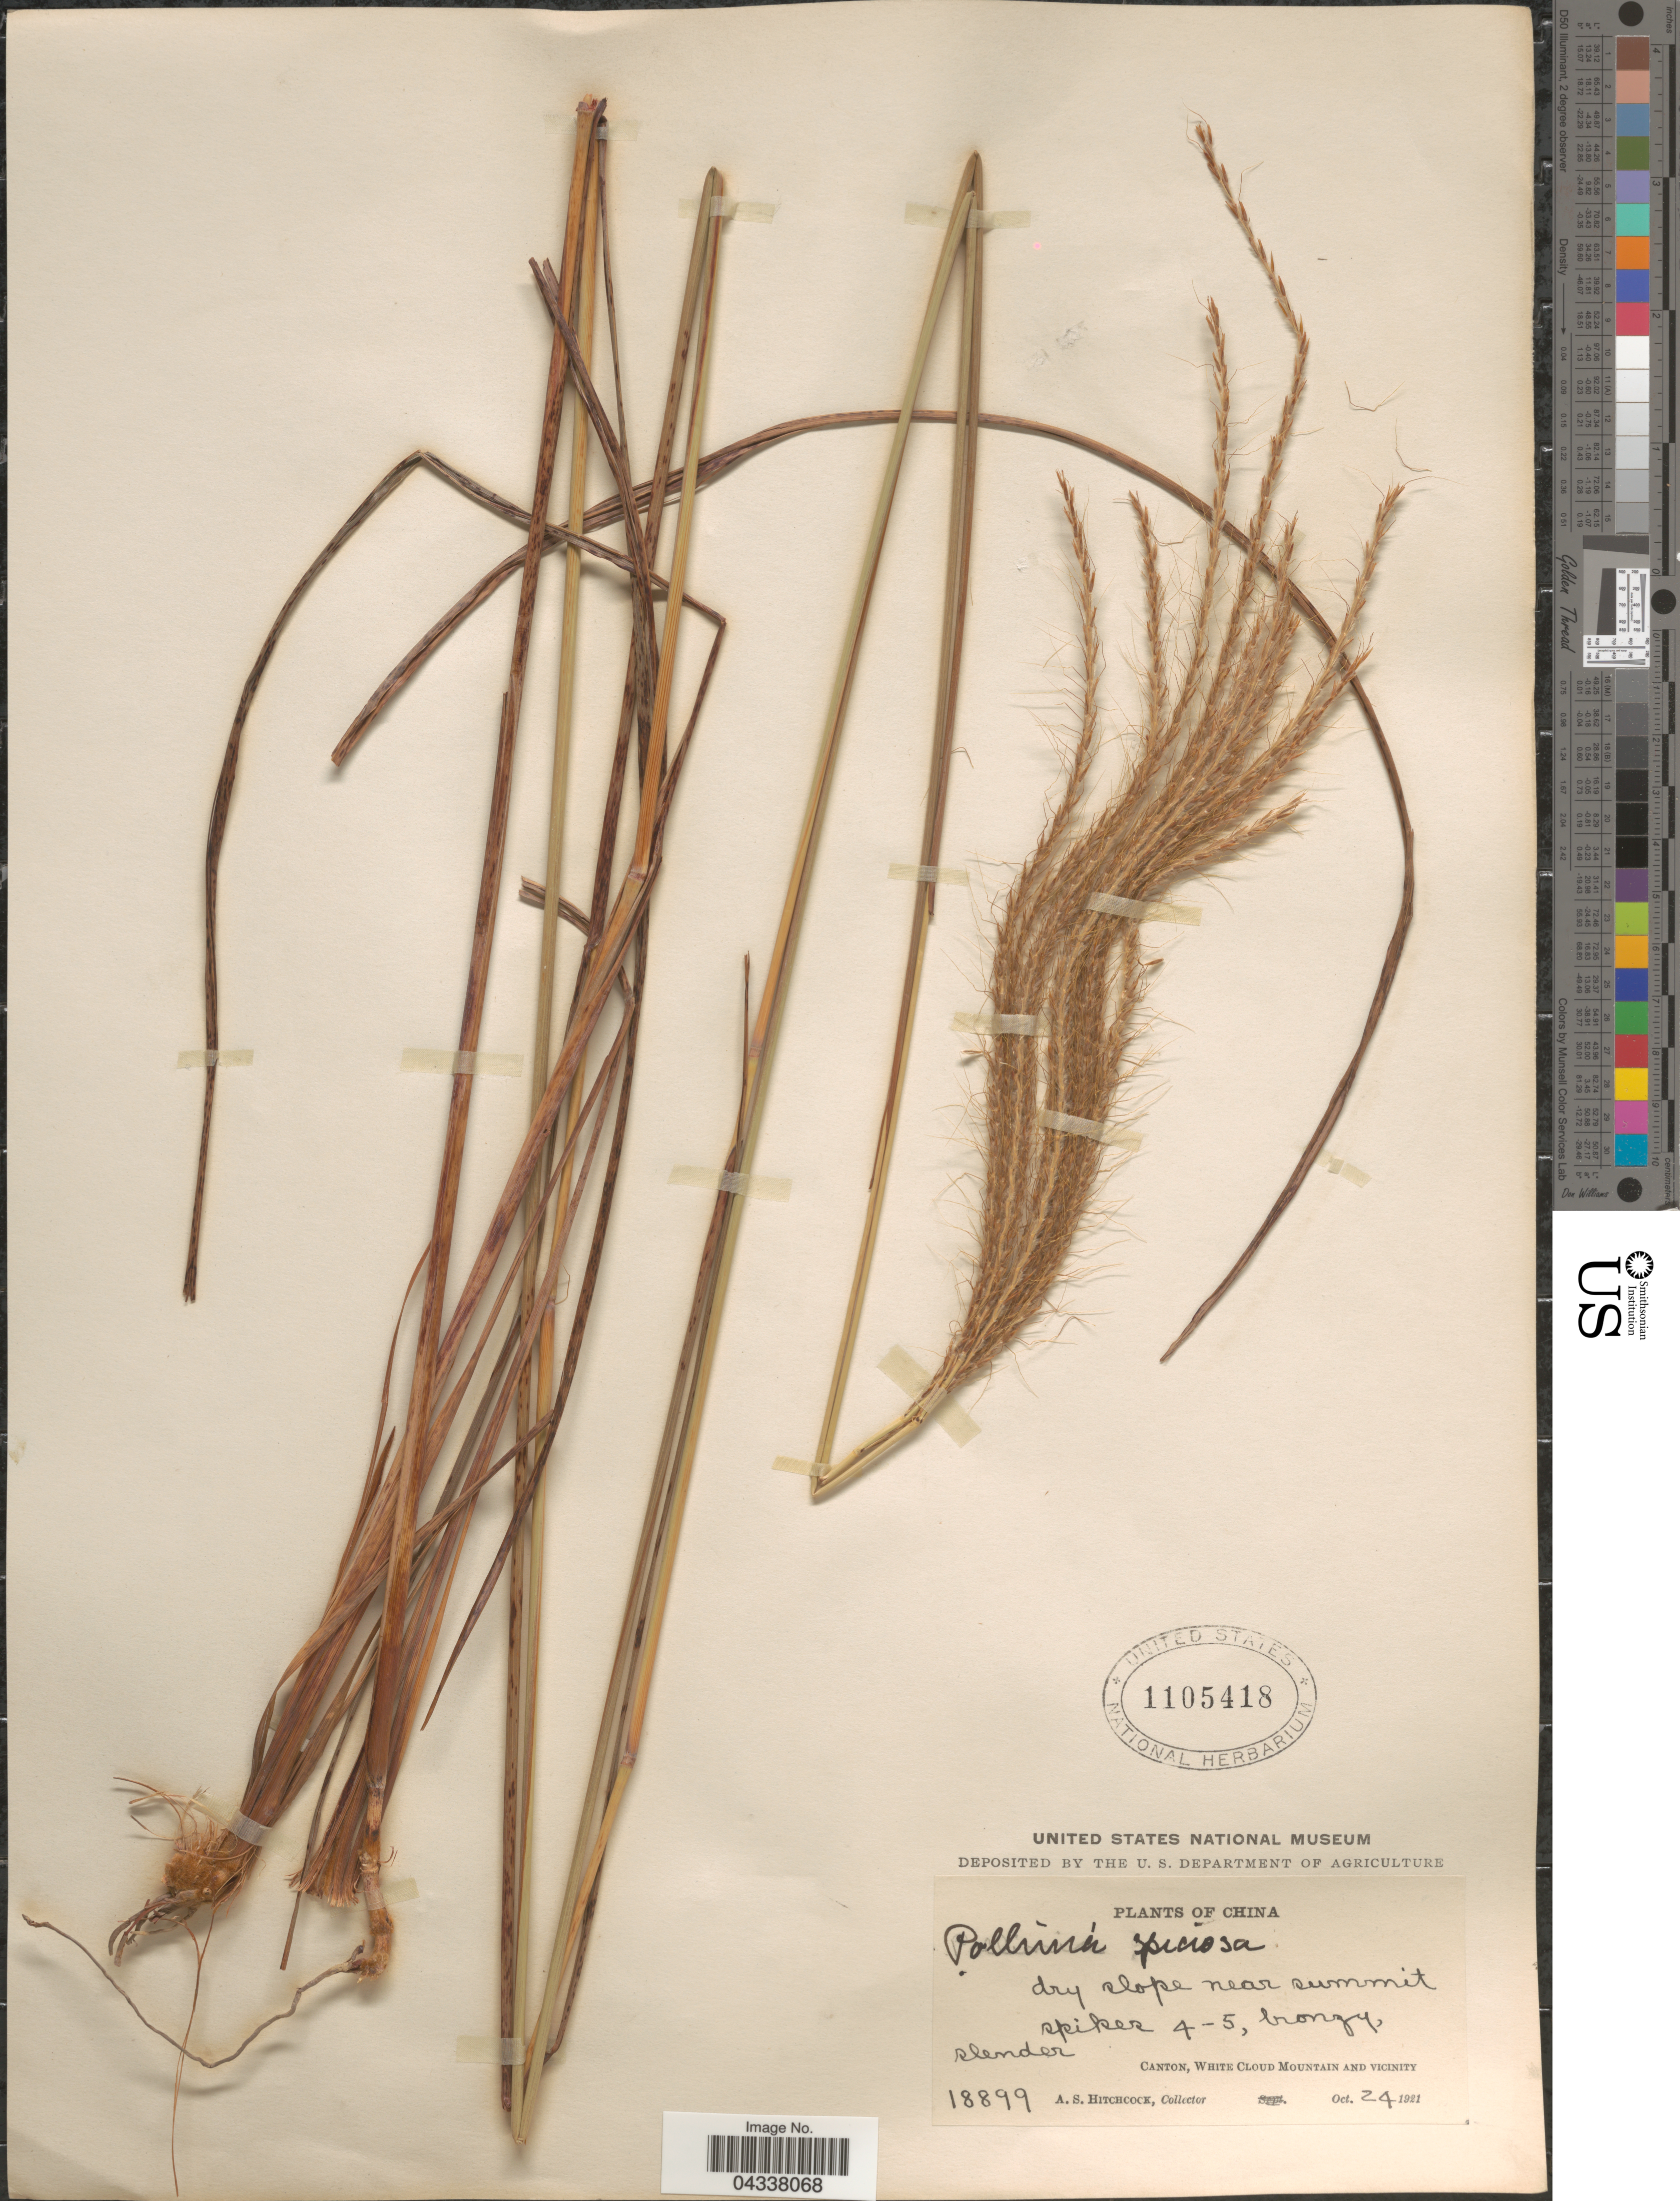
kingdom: Plantae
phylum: Tracheophyta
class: Liliopsida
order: Poales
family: Poaceae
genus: Pseudopogonatherum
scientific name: Pseudopogonatherum speciosum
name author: (Debeaux) Ohwi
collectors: A. S. Hitchcock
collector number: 18899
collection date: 1921-10-24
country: China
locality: Dry slope near summit. Canton, White Cloud Mountain and vicinity.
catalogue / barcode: US 1105418